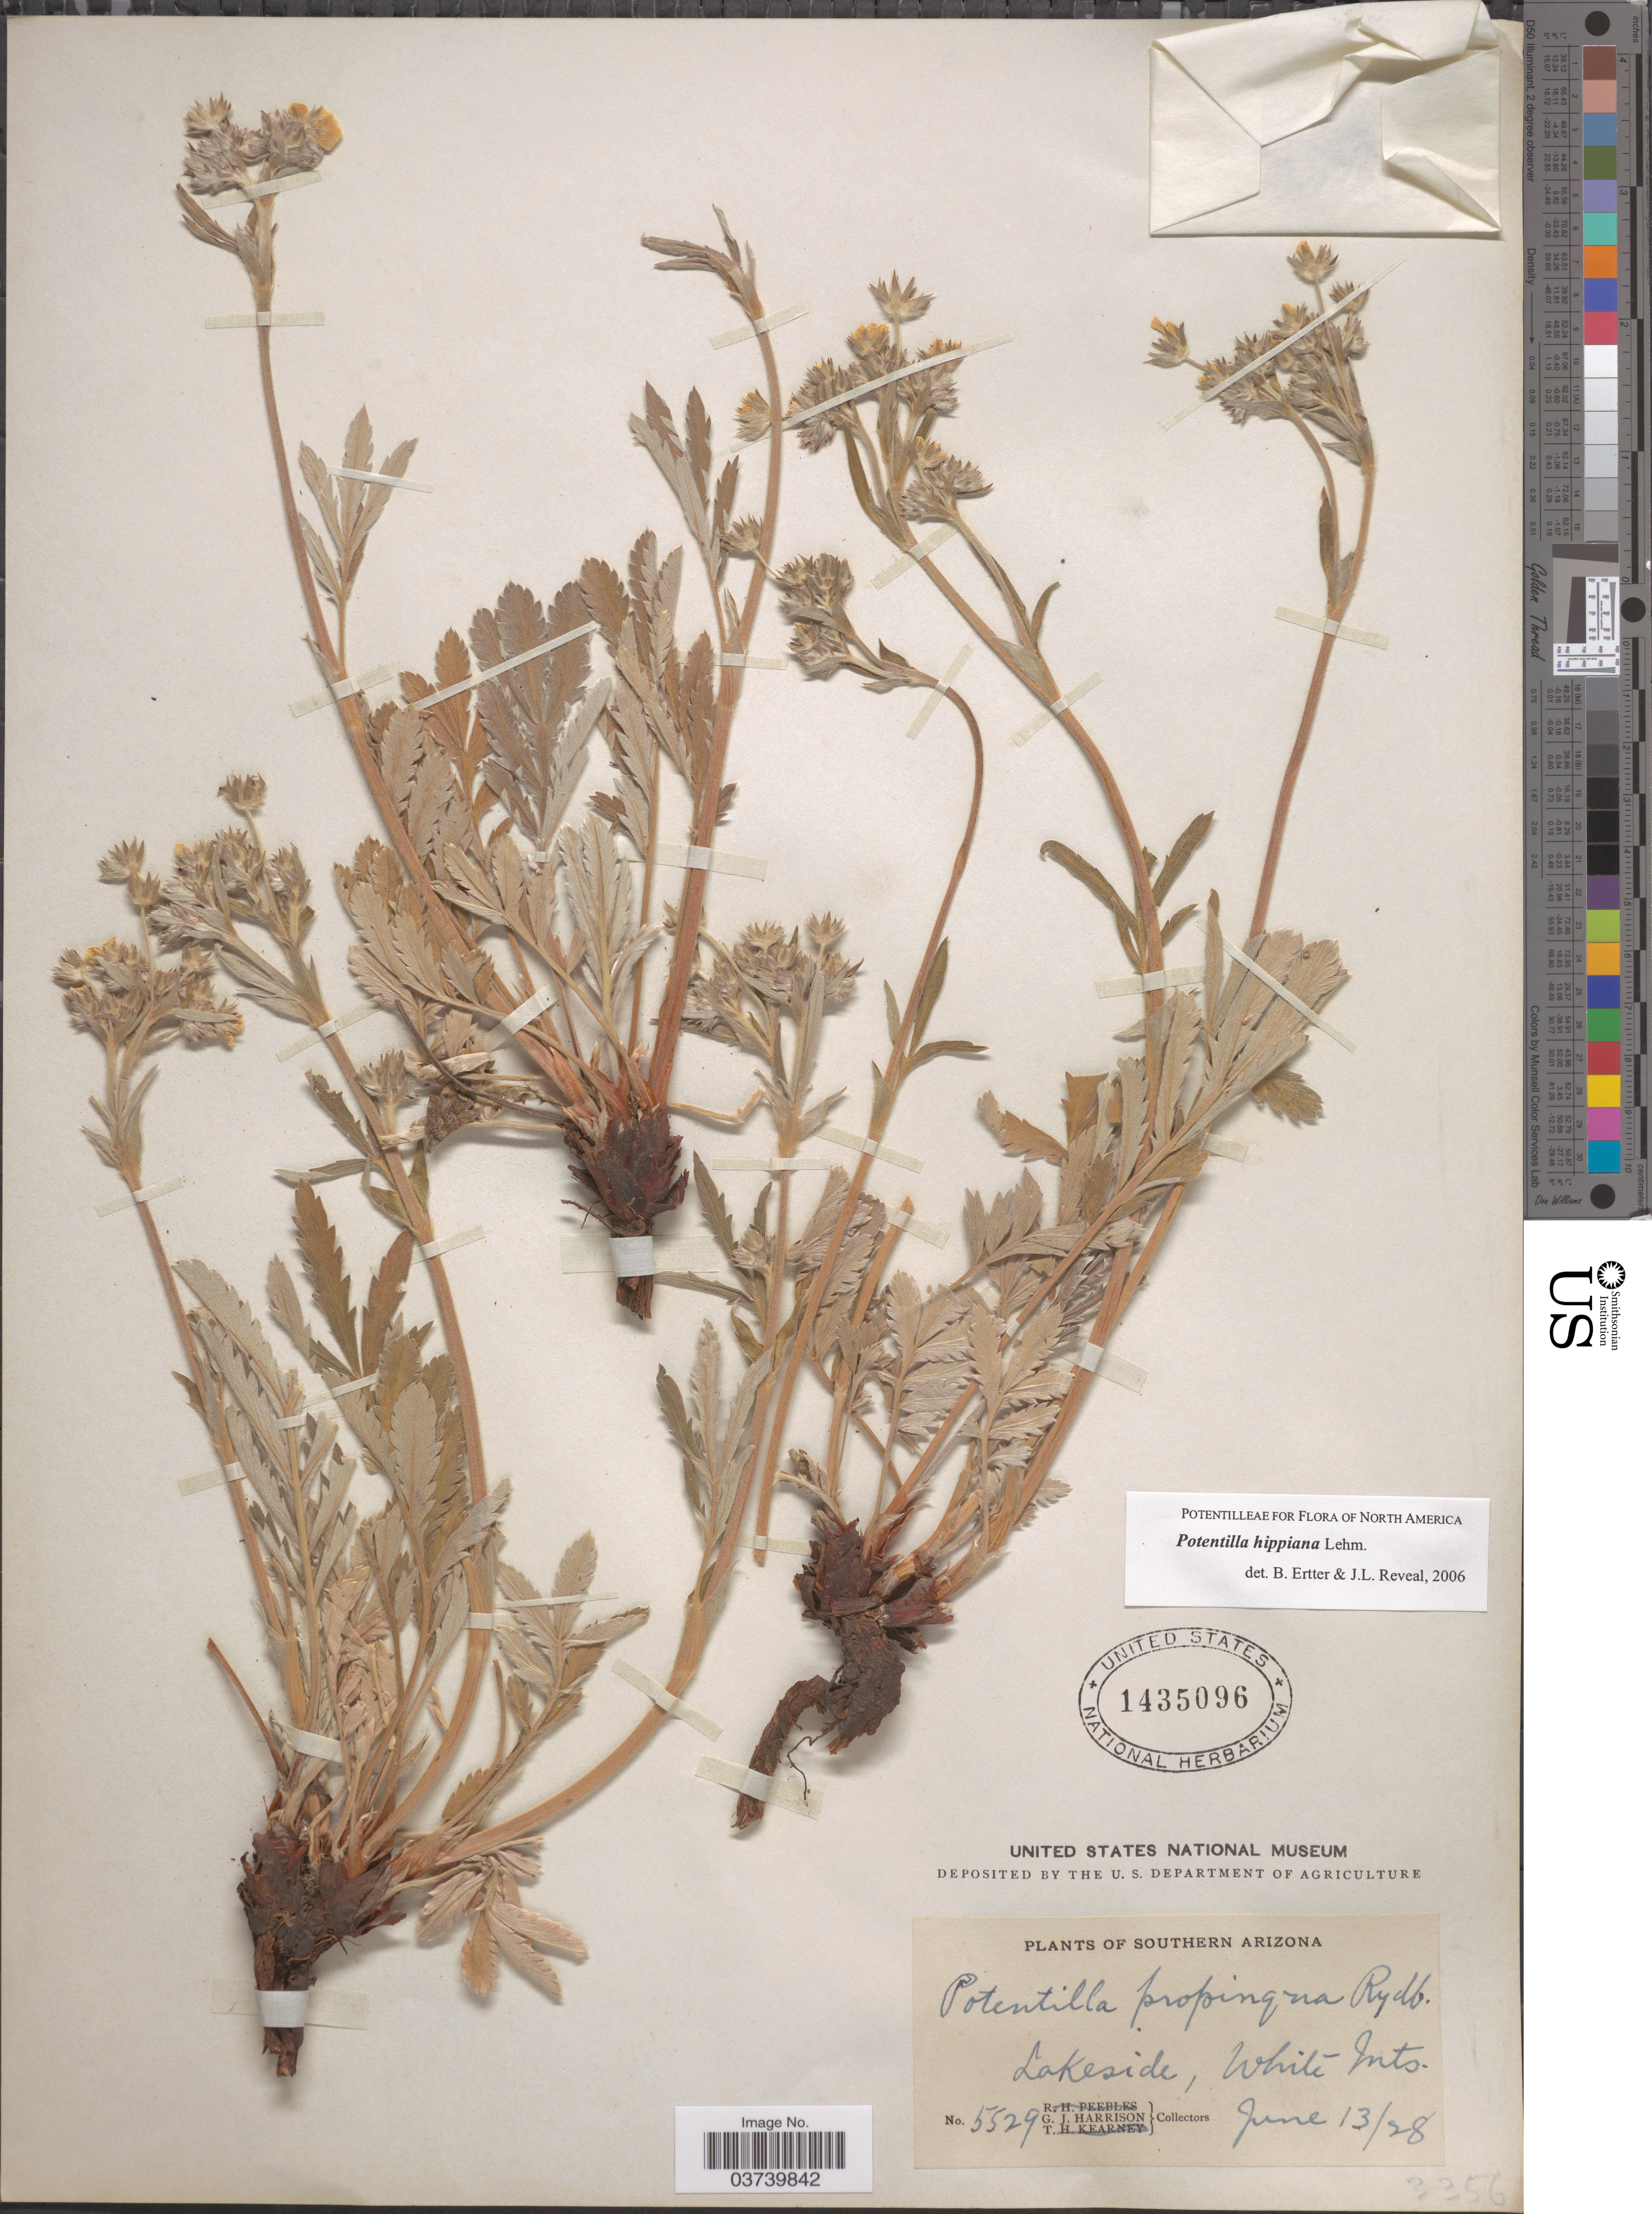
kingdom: Plantae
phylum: Tracheophyta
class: Magnoliopsida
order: Rosales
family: Rosaceae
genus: Potentilla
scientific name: Potentilla hippiana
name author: Lehm.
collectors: G. J. Harrison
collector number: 5529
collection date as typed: Transcribed d/m/y: 13/6/28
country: United States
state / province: Arizona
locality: Southern Arizona. Lakeside, White Mts.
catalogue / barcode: US 1435096